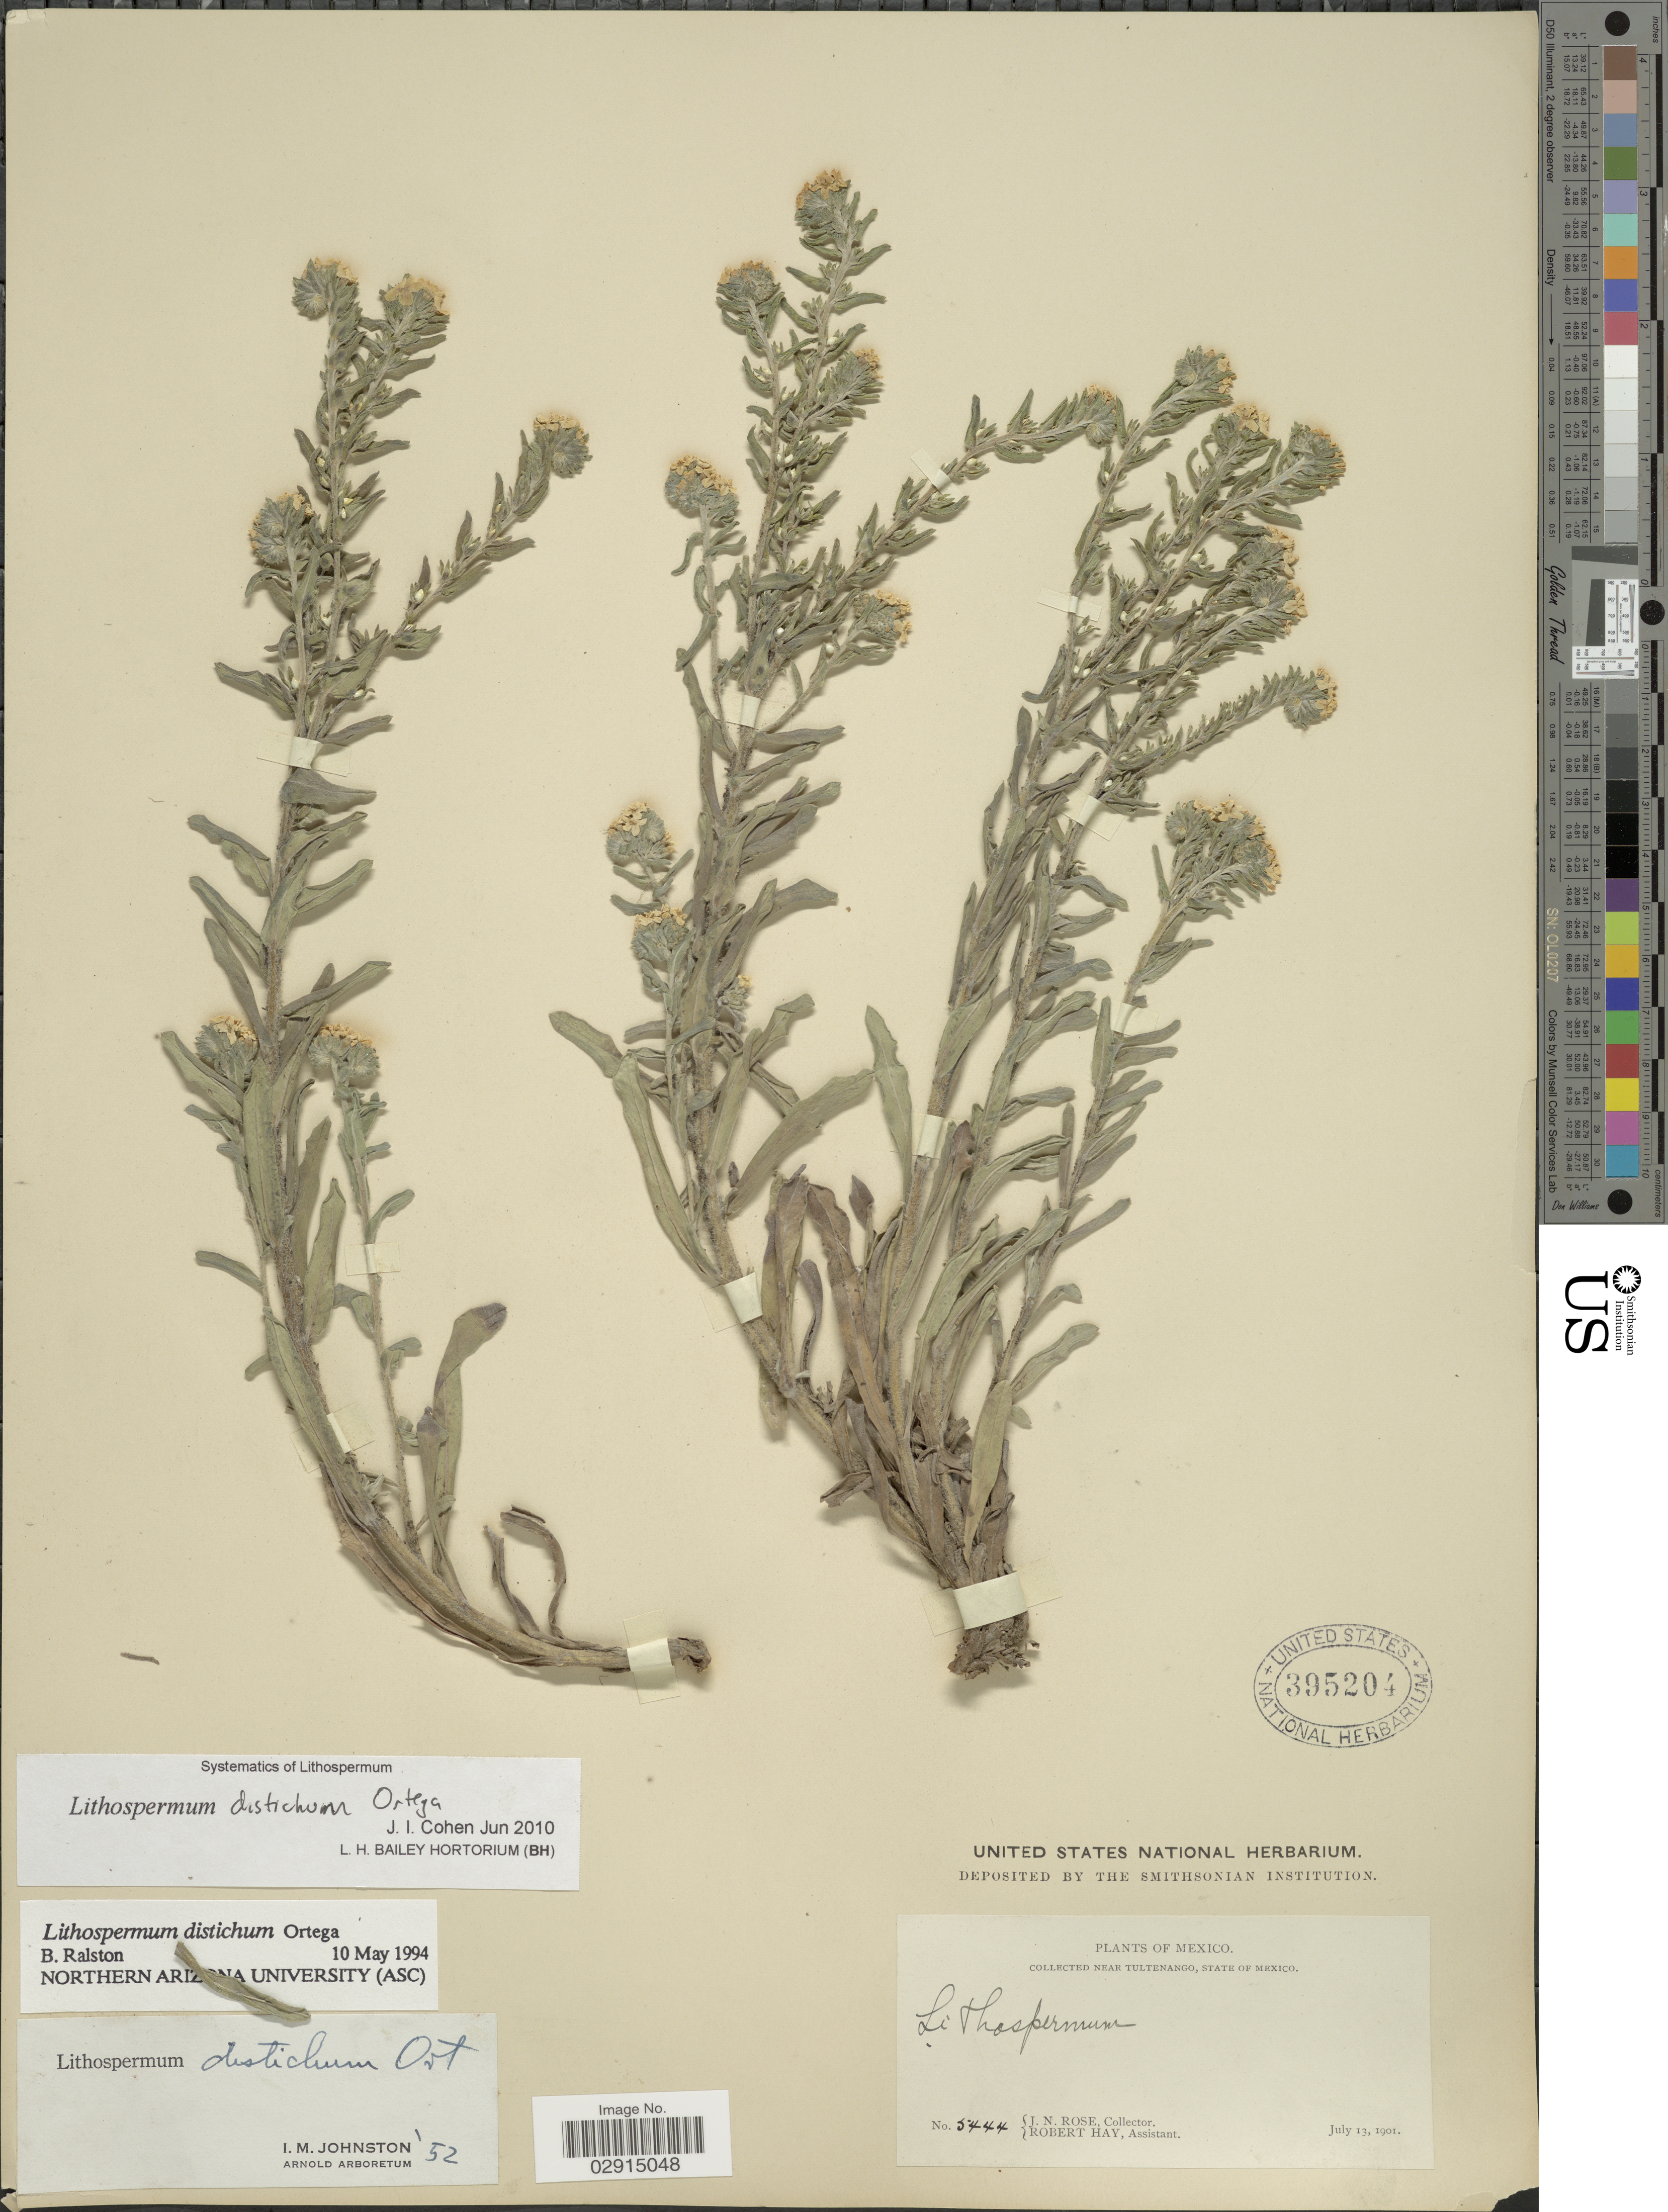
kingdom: Plantae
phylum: Tracheophyta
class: Magnoliopsida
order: Boraginales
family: Boraginaceae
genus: Lithospermum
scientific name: Lithospermum distichum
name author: Ortega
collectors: J. N. Rose & R. Hay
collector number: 5444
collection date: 1901-07-13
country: Mexico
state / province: México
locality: Near Tultenango, State of Mexico. Mexico.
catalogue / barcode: US 395204